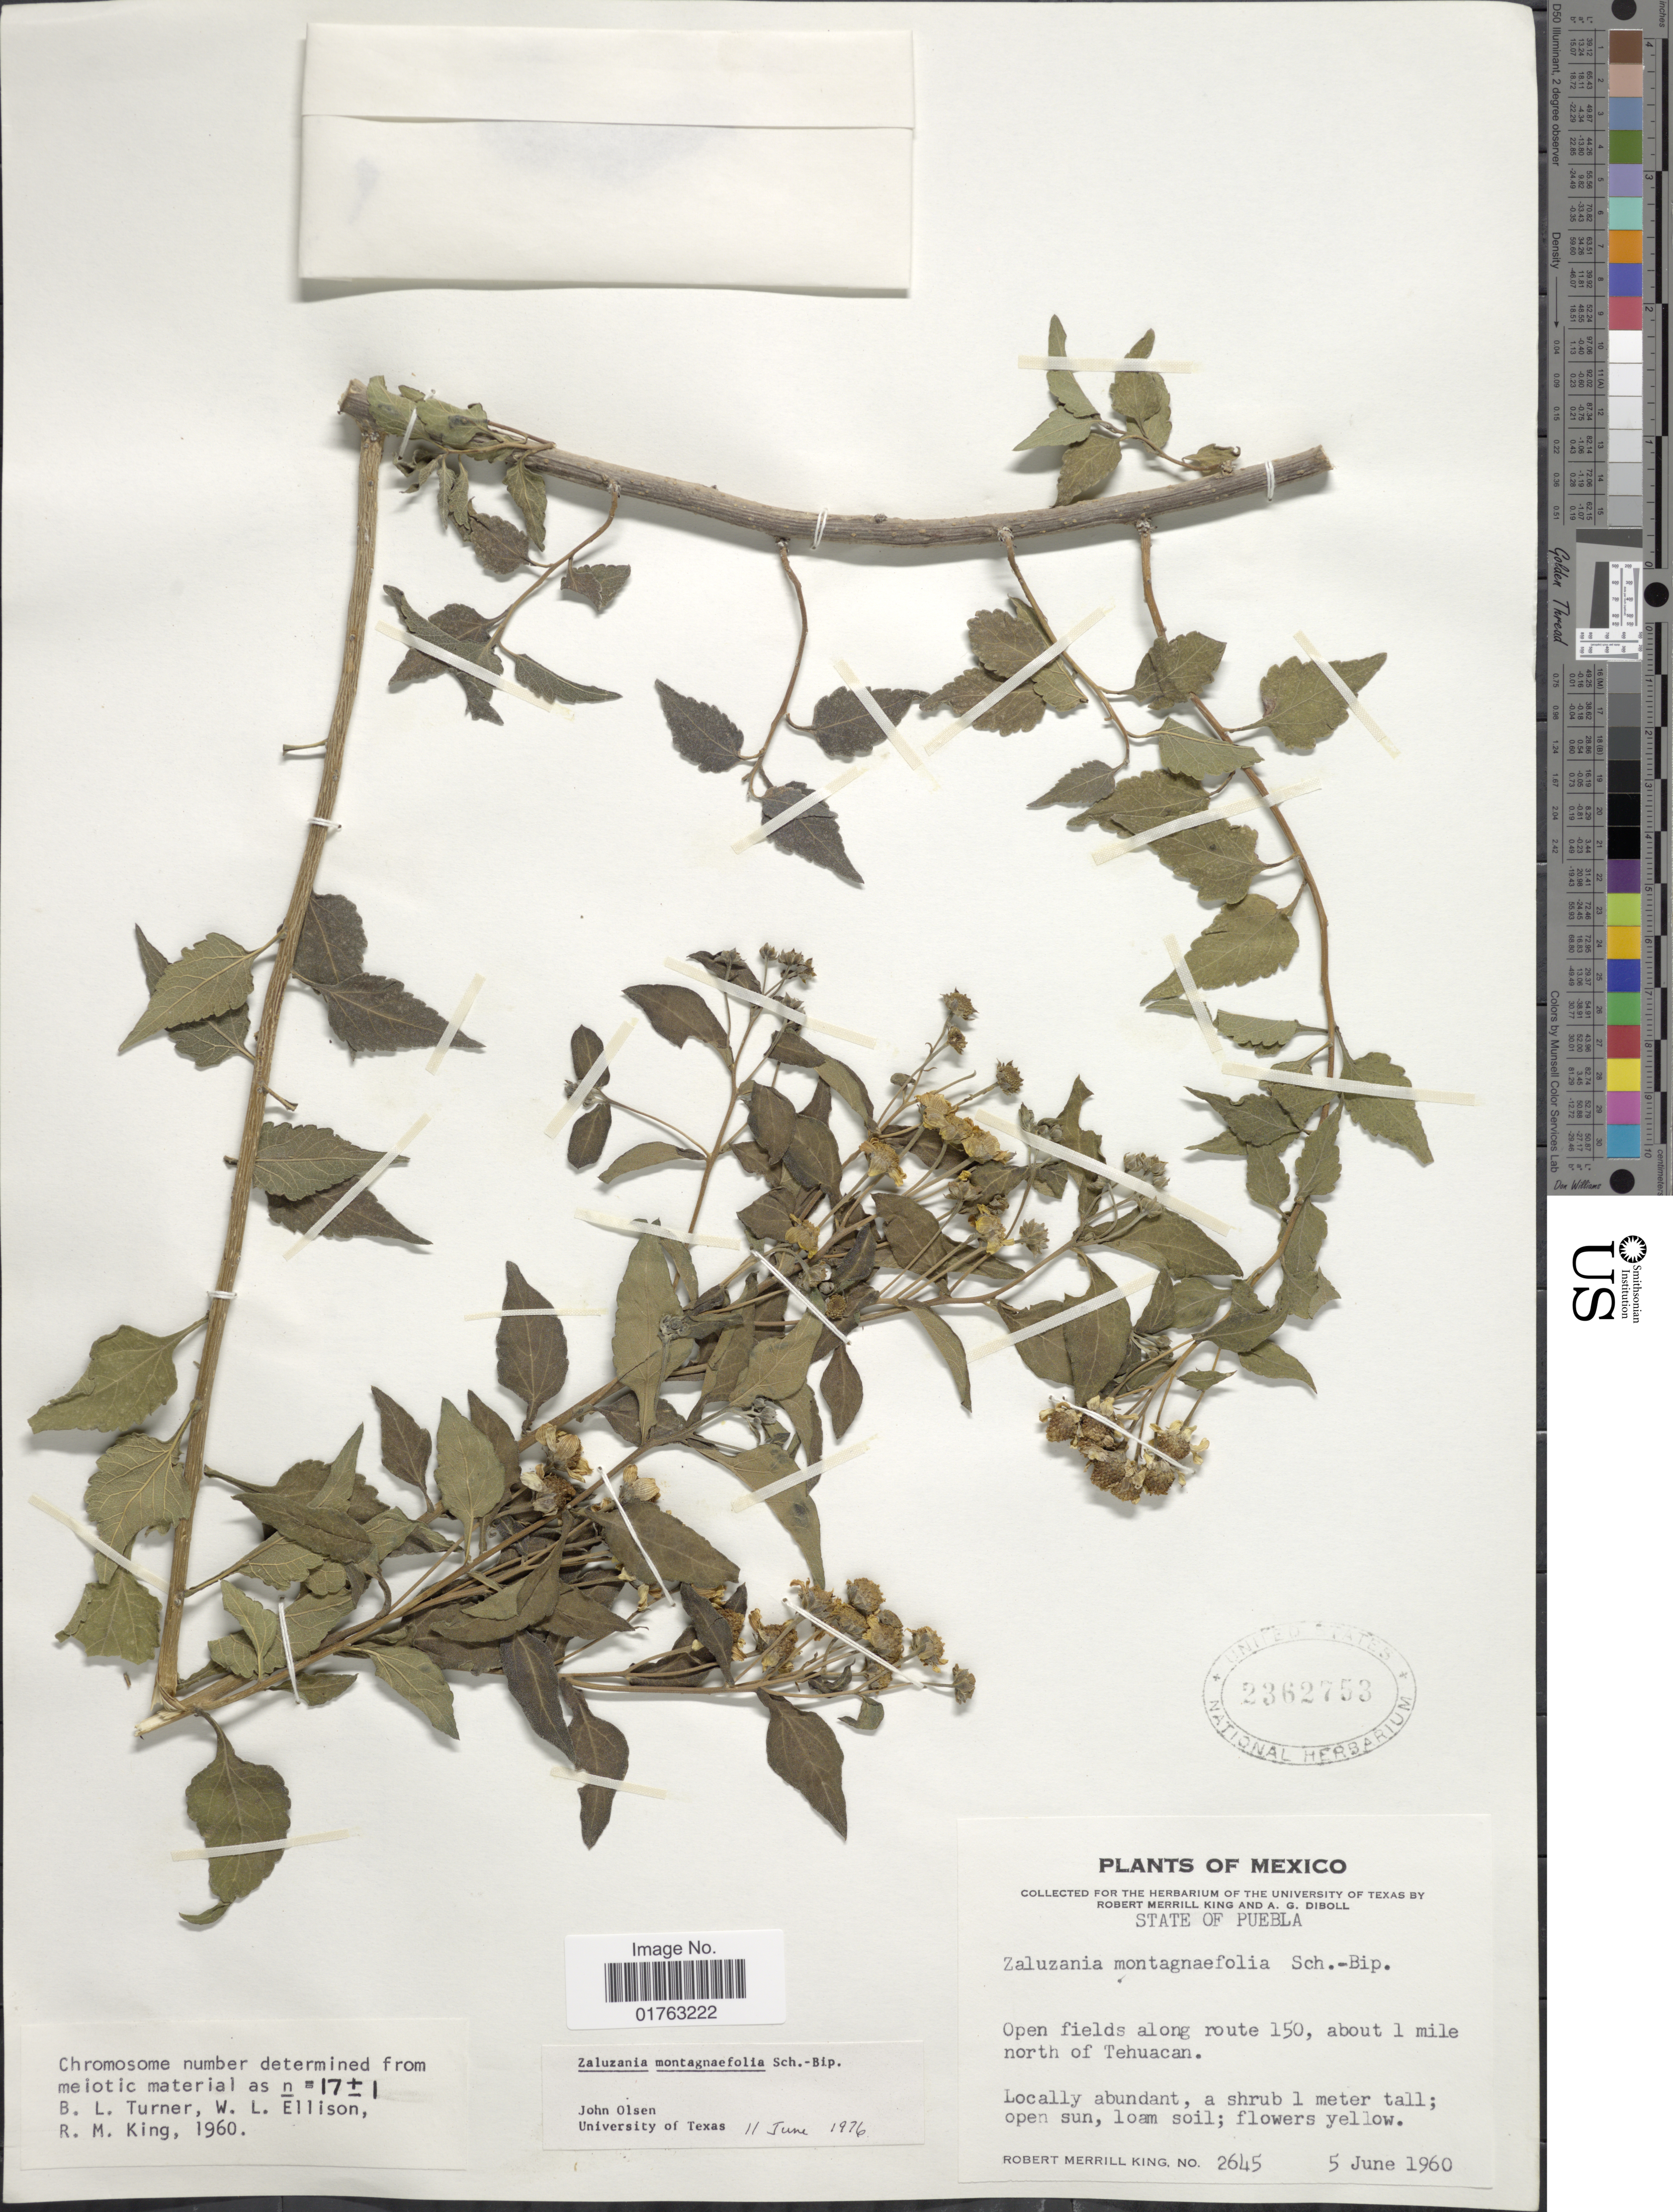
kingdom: Plantae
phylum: Tracheophyta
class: Magnoliopsida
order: Asterales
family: Asteraceae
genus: Zaluzania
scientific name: Zaluzania montagnaefolia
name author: Sch. Bip.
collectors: R. M. King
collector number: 2645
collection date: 1960-06-05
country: Mexico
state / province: Puebla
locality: Open fiels along route 150, about 1 miles north of Tehuacan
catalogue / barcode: US 2362753